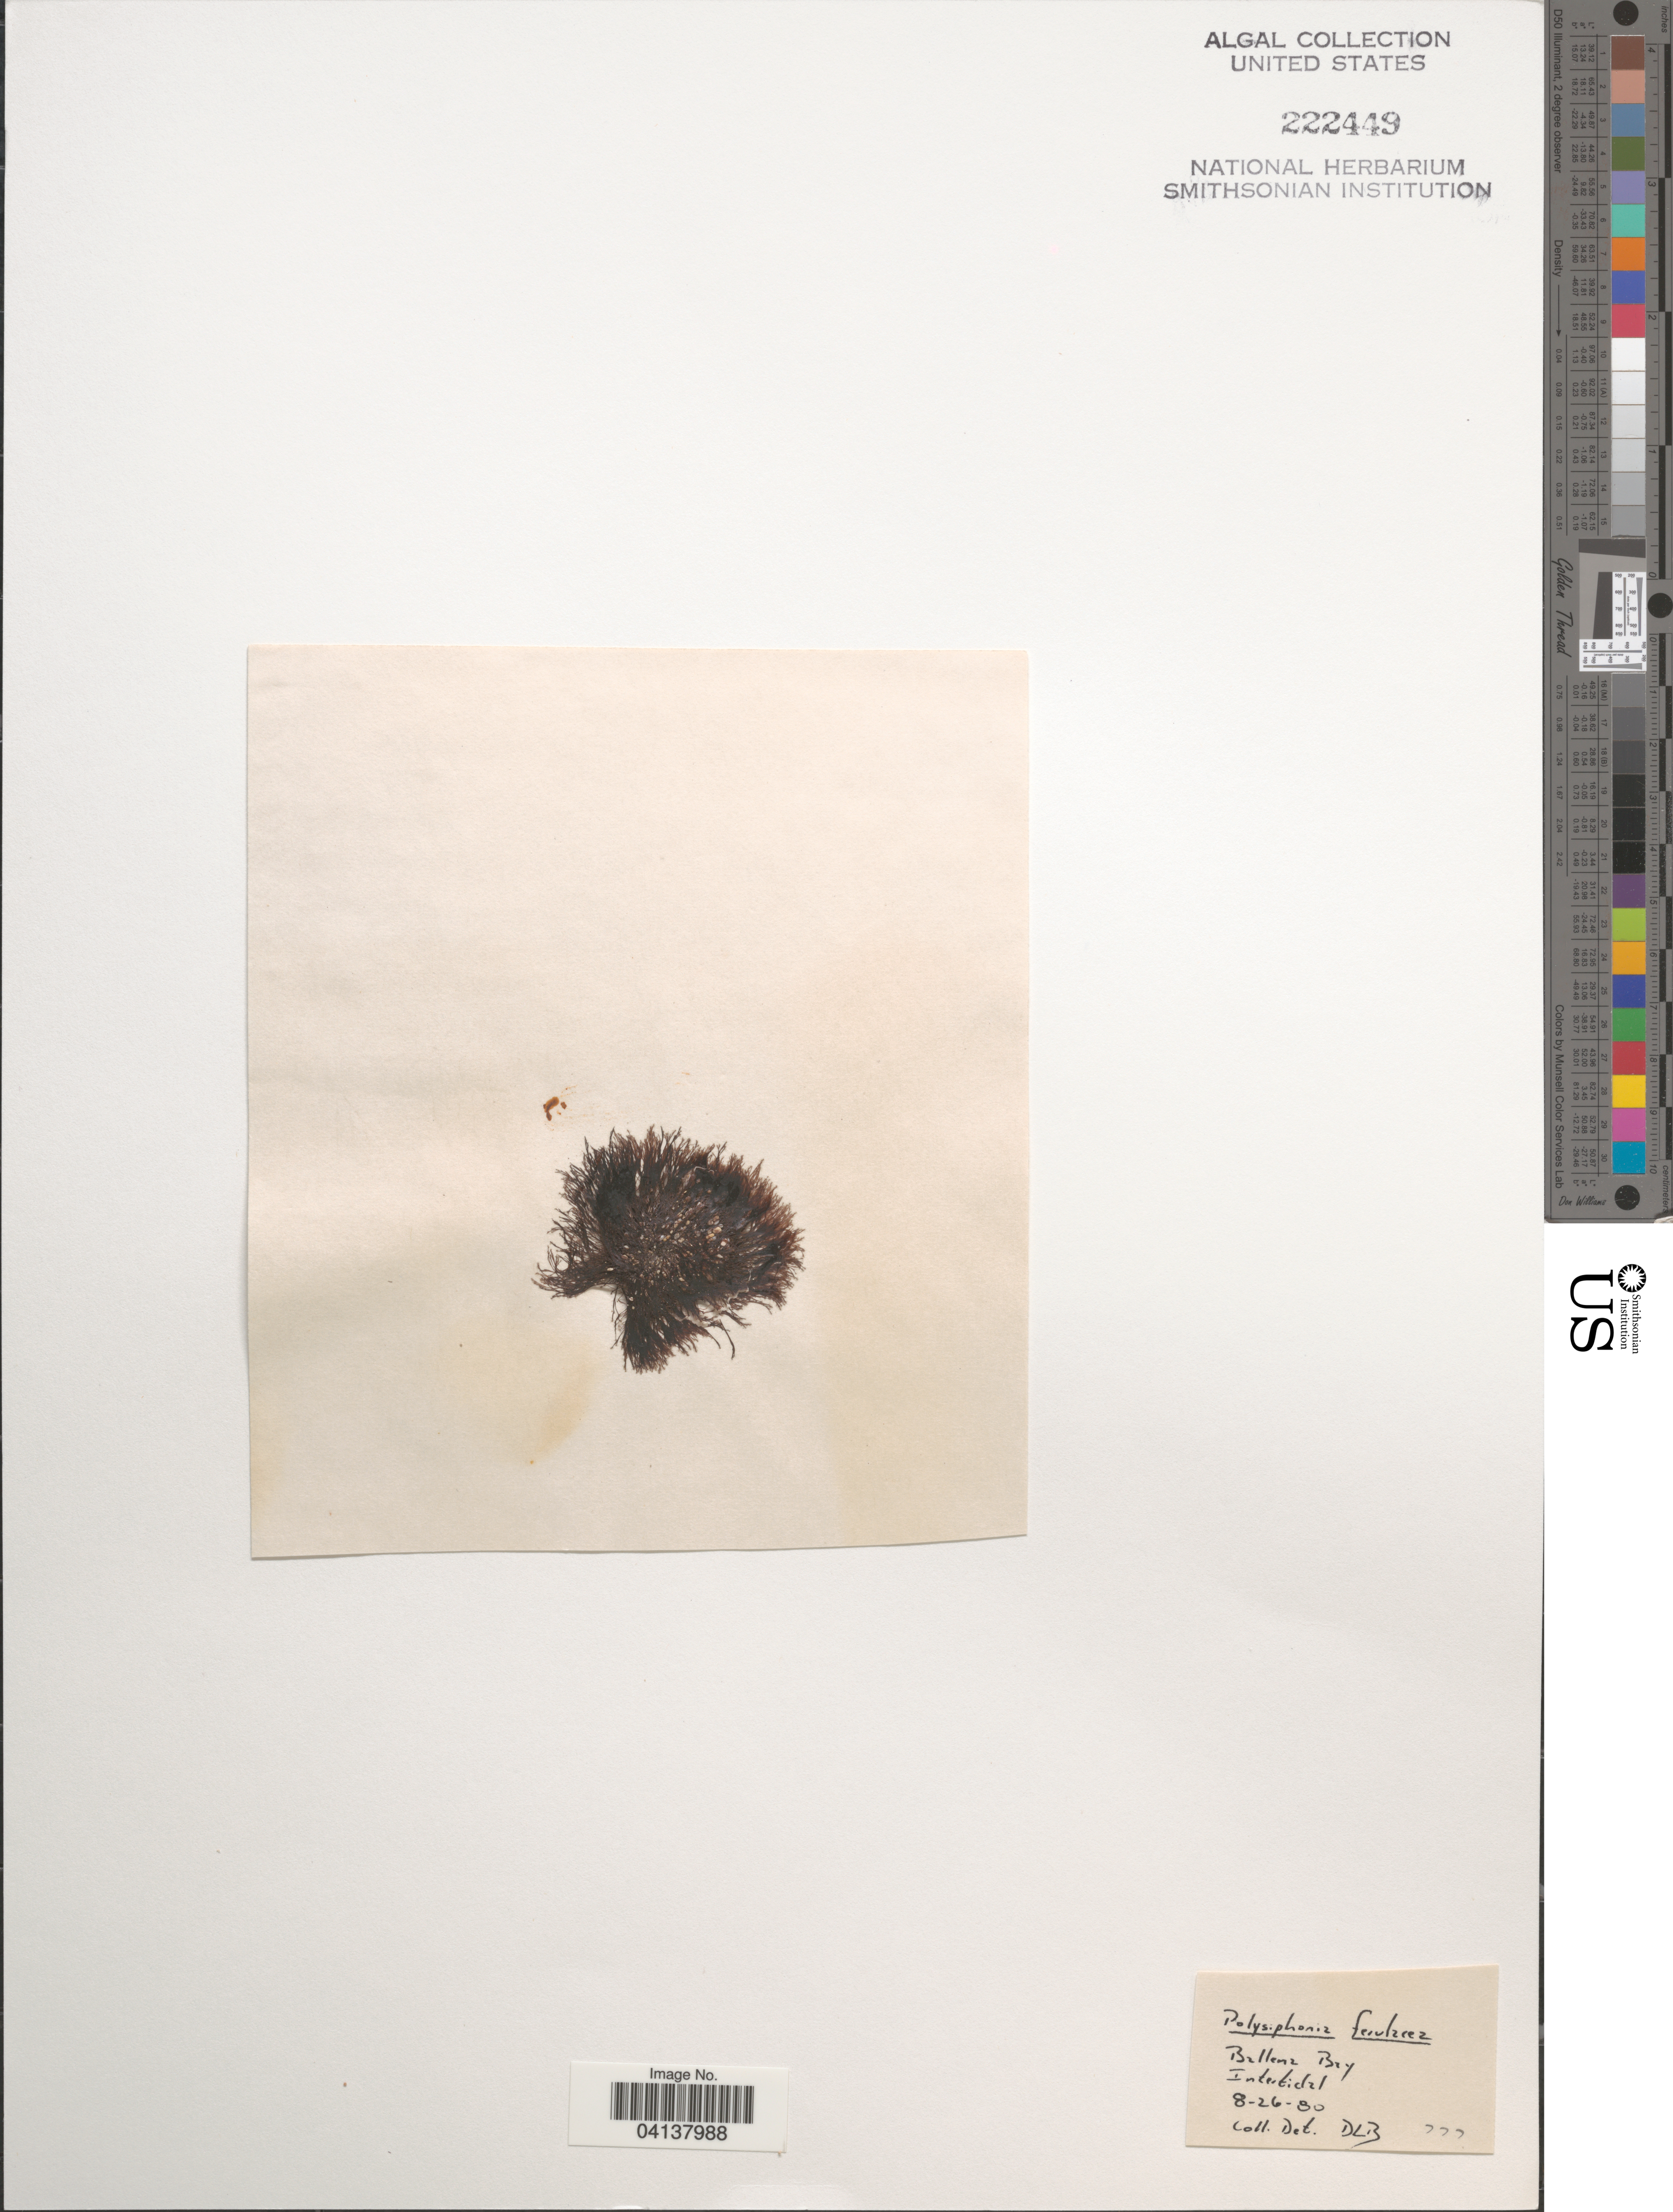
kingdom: Plantae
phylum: Rhodophyta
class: Florideophyceae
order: Ceramiales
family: Rhodomelaceae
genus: Melanothamnus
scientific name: Melanothamnus ferulaceus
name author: (Suhr ex J. Agardh) Diaz-Tapia & Maggs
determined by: Algae name updating Project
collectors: D. L. B.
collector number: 777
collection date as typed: Transcribed d/m/y: 26/8/80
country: Puerto Rico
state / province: Guánica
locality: Ballena Bay.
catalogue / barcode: US 222449